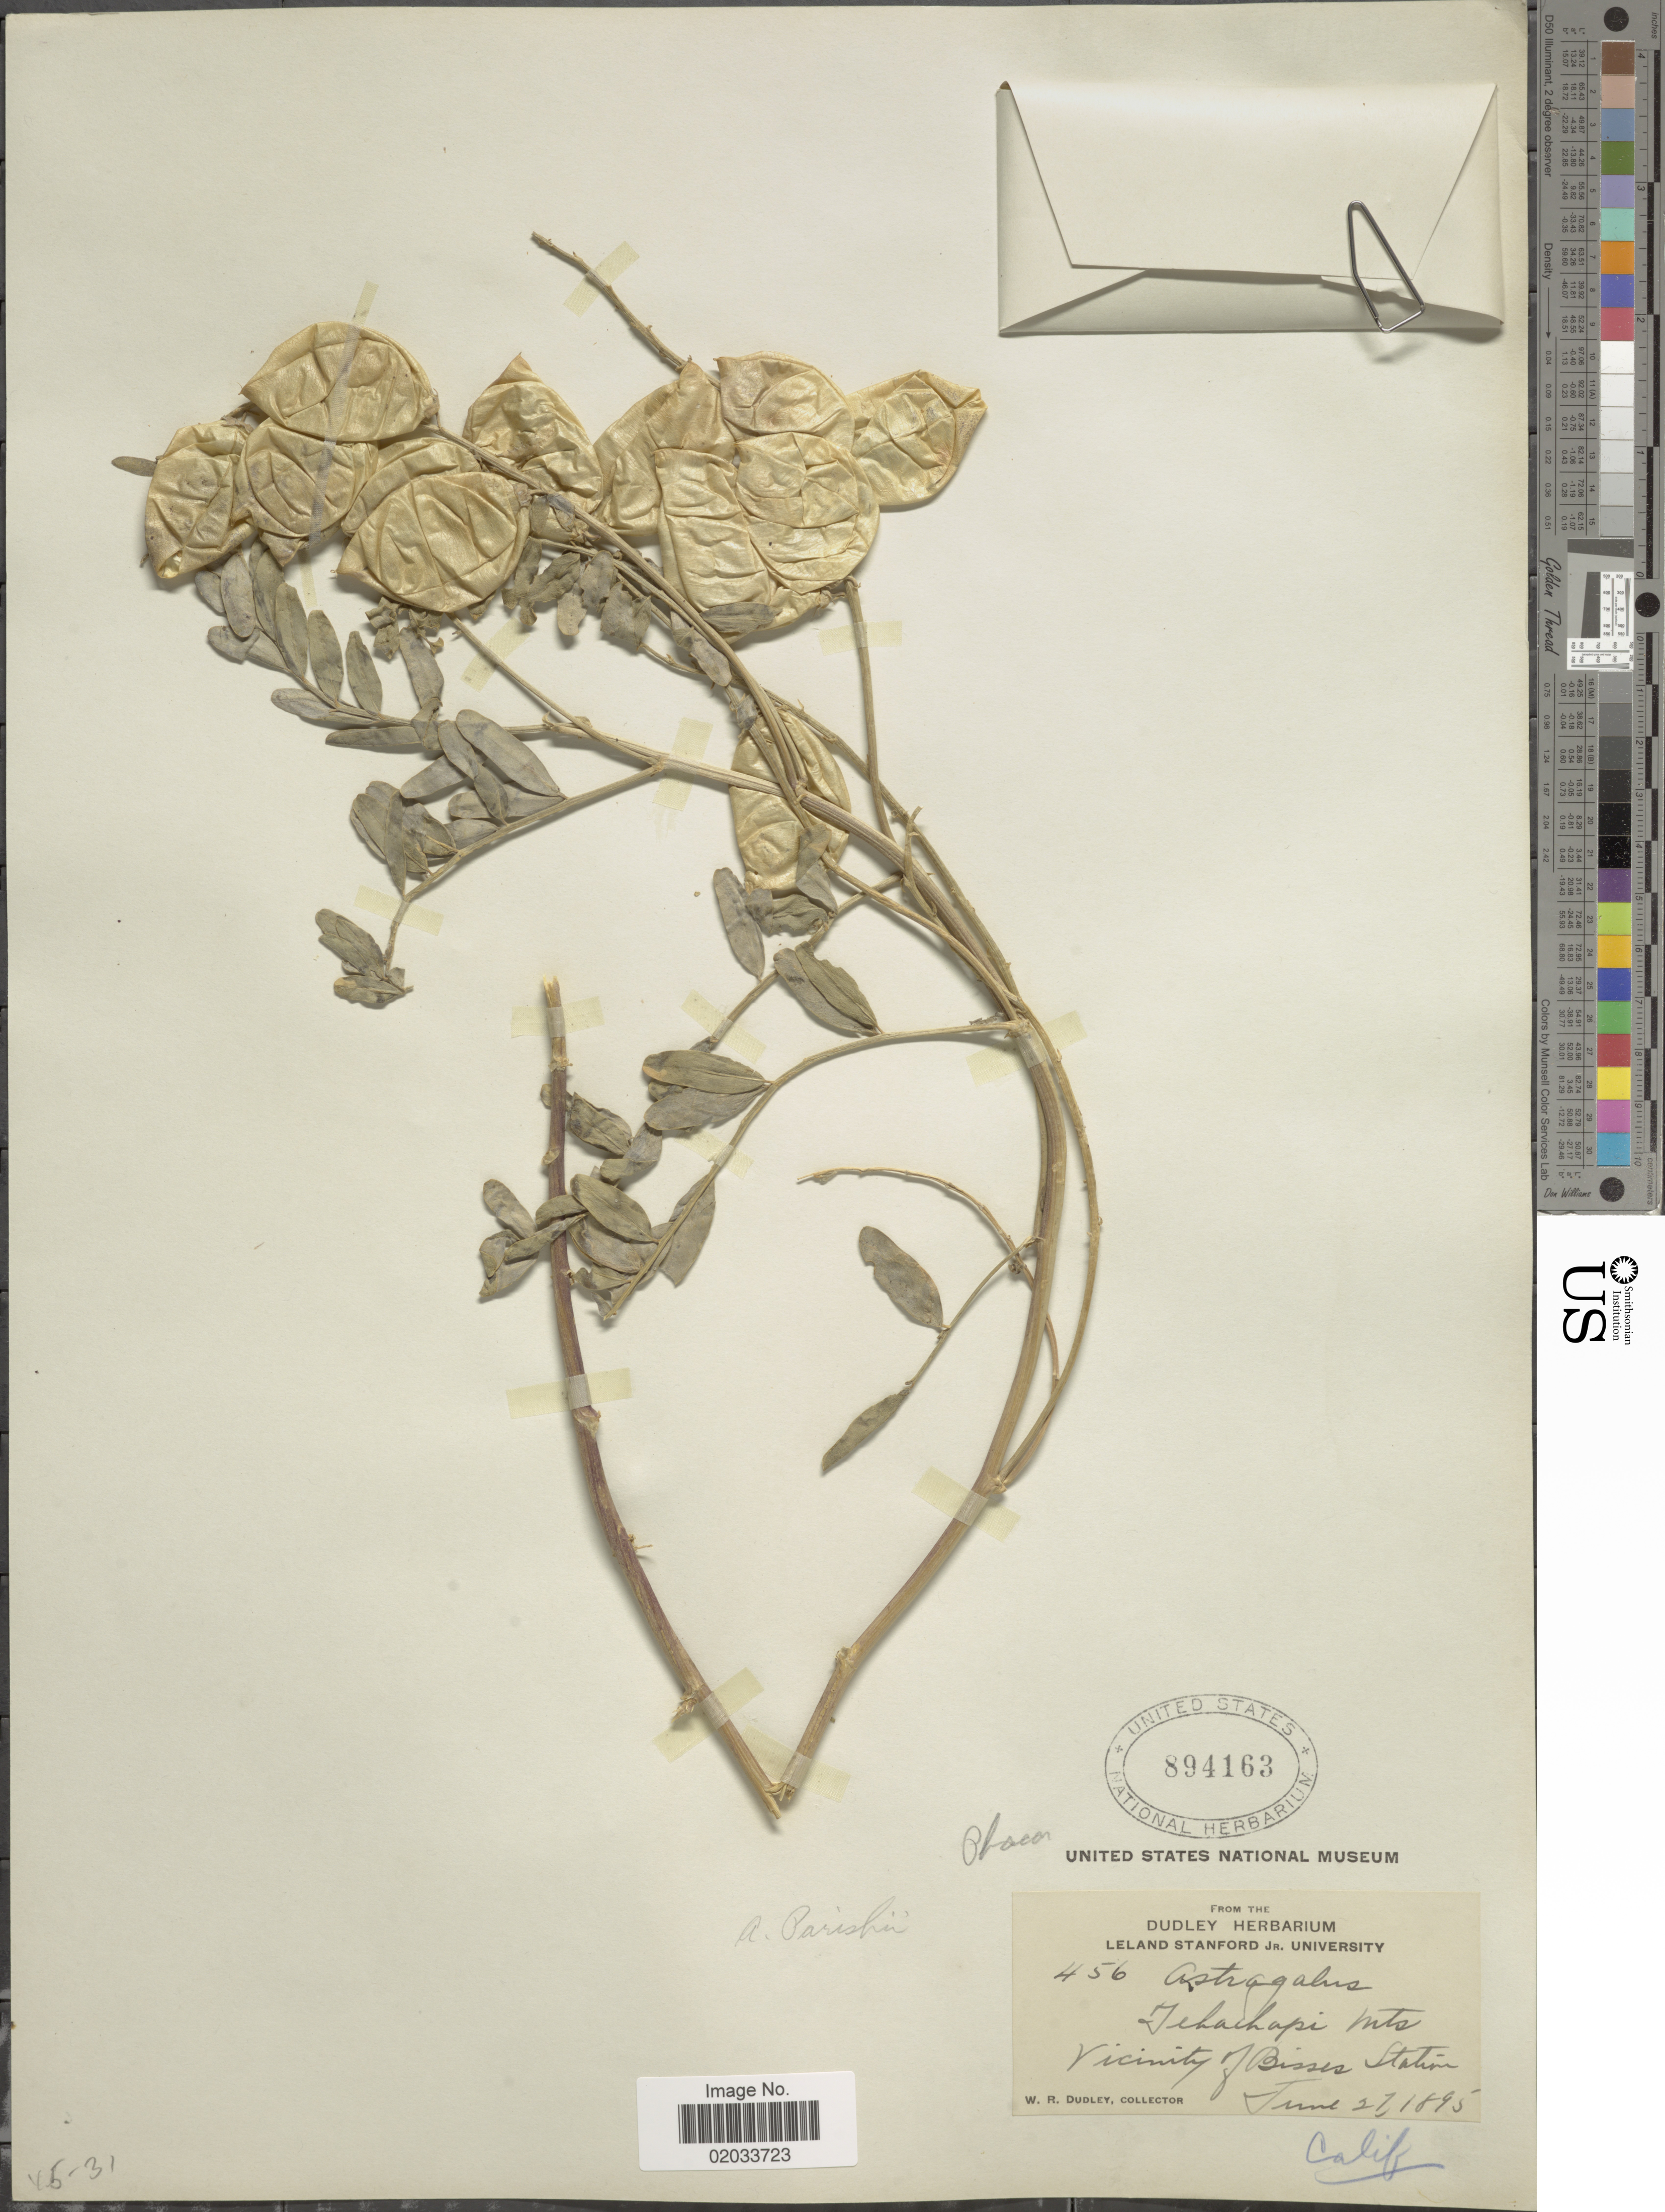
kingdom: Plantae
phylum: Tracheophyta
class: Magnoliopsida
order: Fabales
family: Fabaceae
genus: Astragalus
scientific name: Astragalus parishii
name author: A. Gray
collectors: W. Dudley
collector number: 456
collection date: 1895-06-27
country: United States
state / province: California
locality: Tehachapi Mts, Vicinity of Bisses Station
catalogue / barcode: US 894163